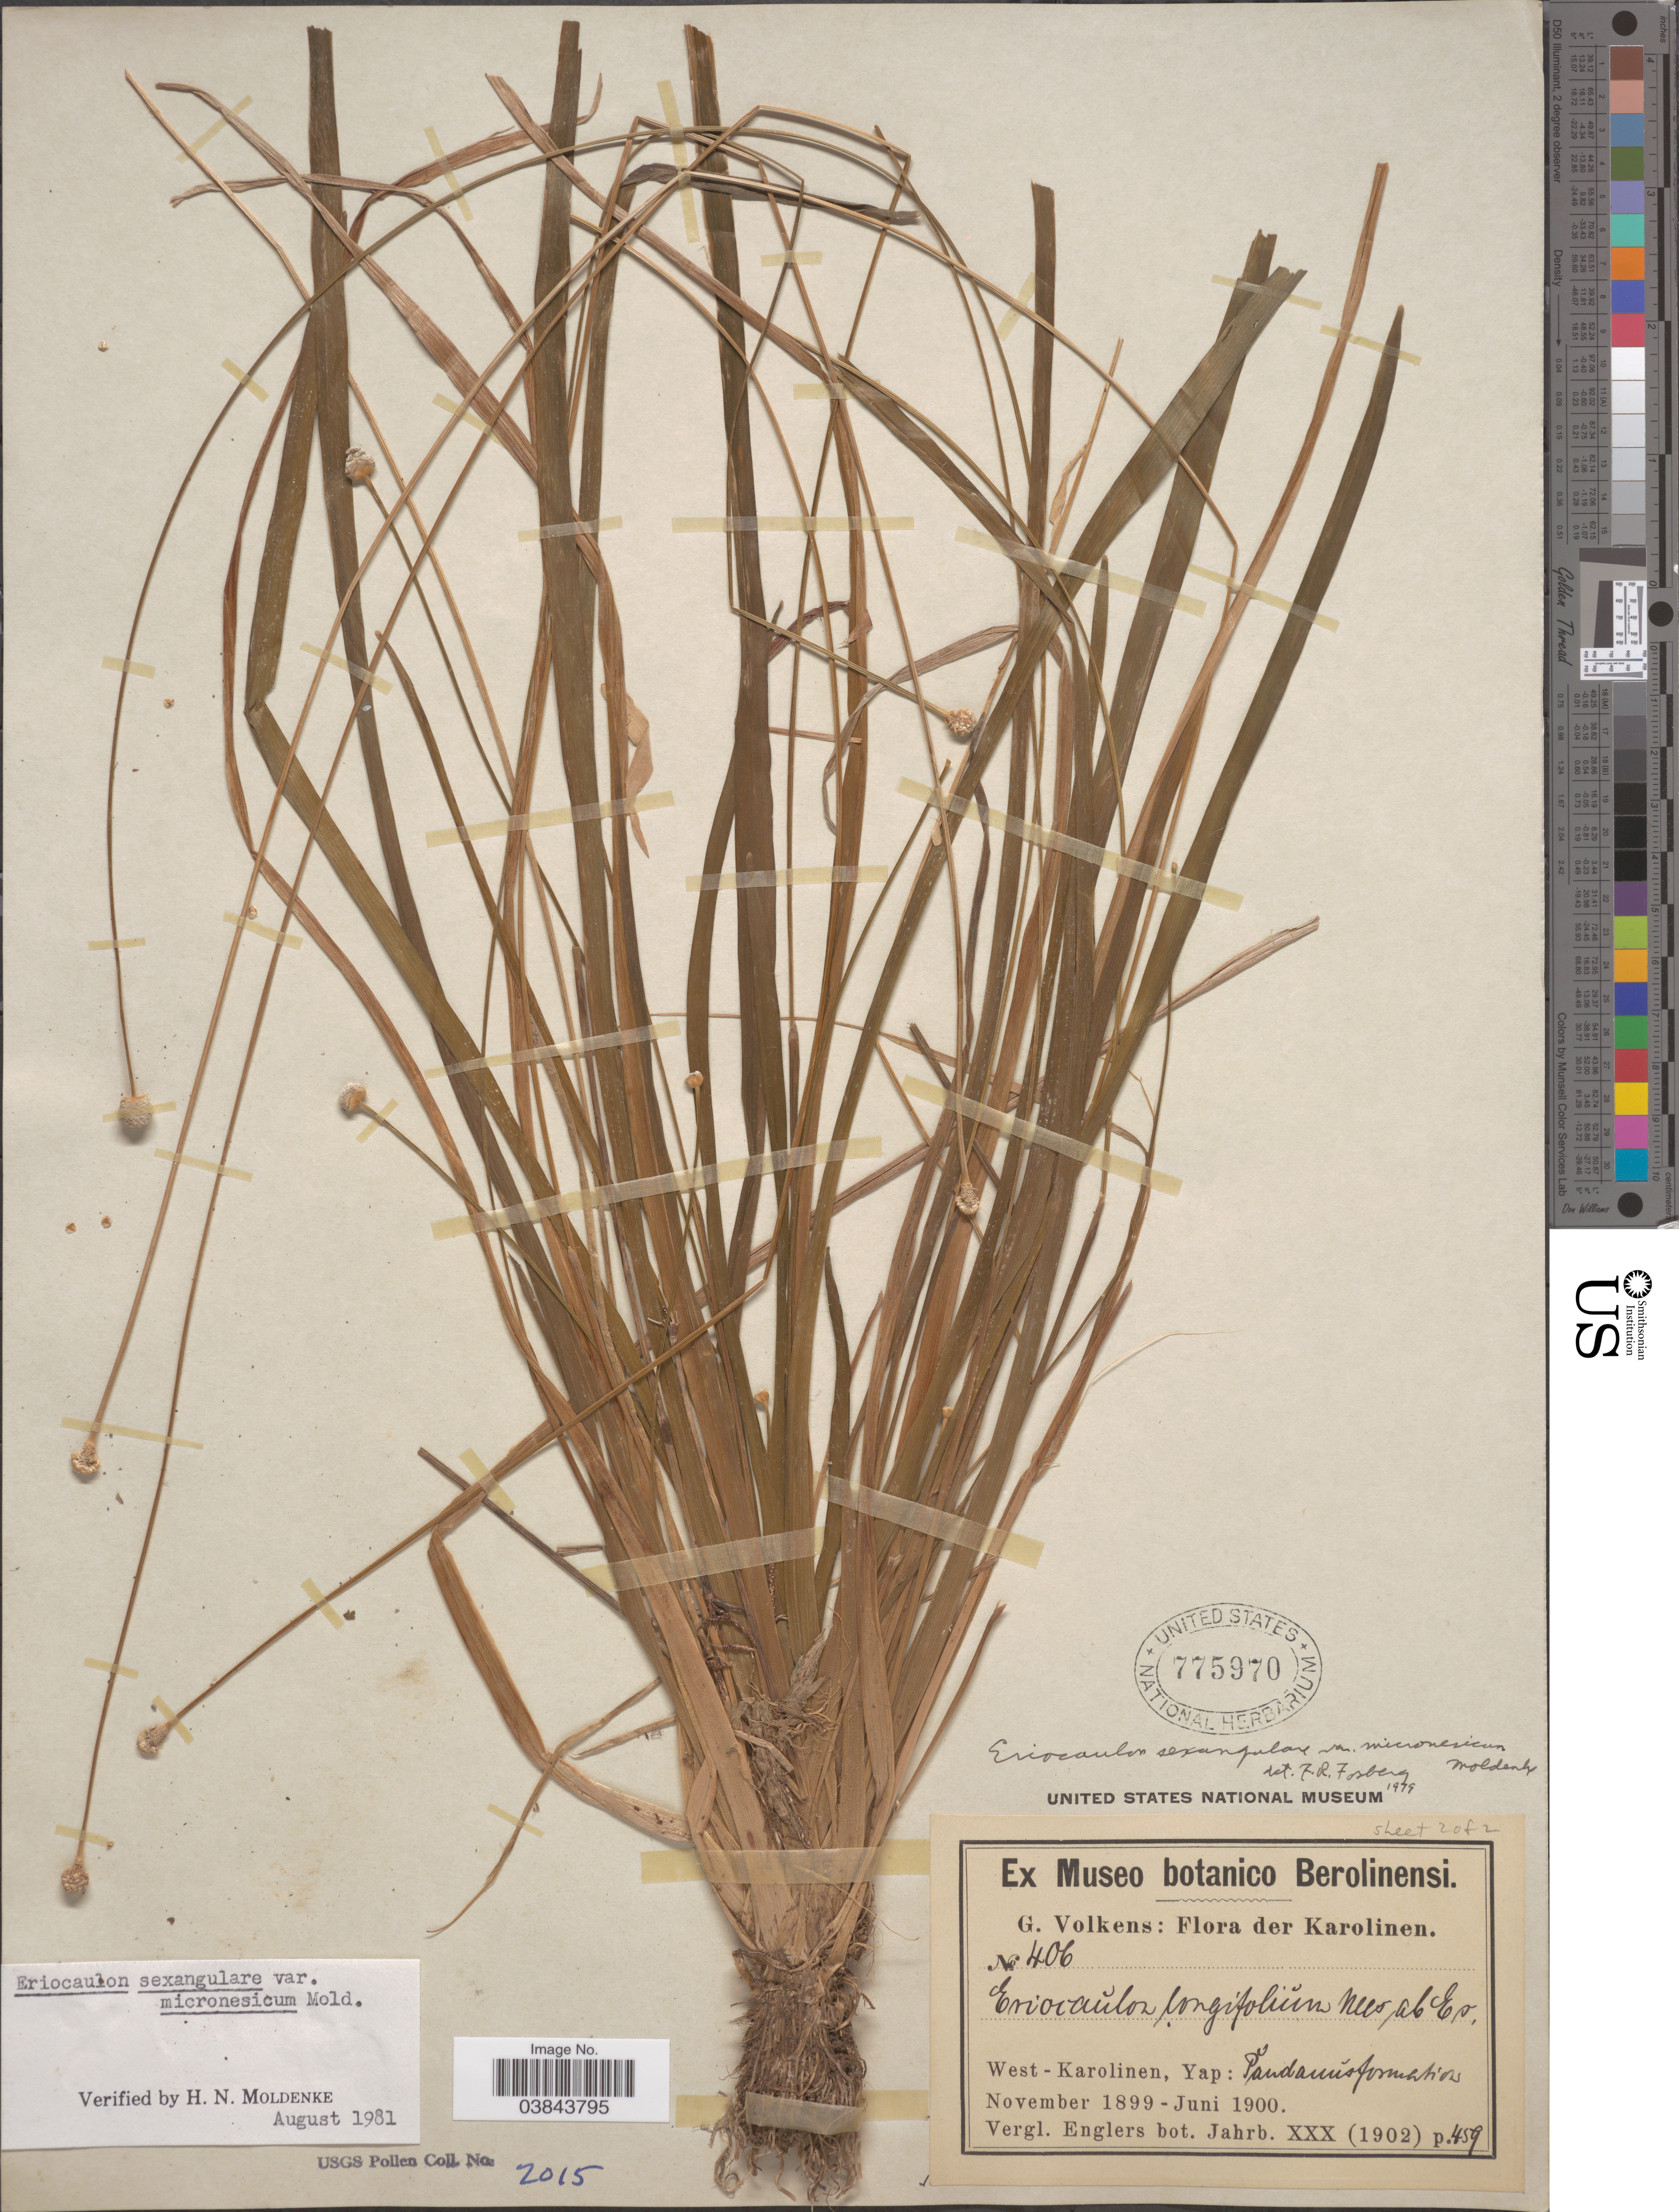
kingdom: Plantae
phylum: Tracheophyta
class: Liliopsida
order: Poales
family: Eriocaulaceae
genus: Eriocaulon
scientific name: Eriocaulon sexangulare var. micronesicum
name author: Moldenke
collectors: G. Volkens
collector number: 406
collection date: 1899-11/1900-06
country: Micronesia, Federated States of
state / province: Yap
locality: Karolinen. West - Karolinen, Yap: Pandanúsfosnihh'os [interpreted].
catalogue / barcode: US 775970